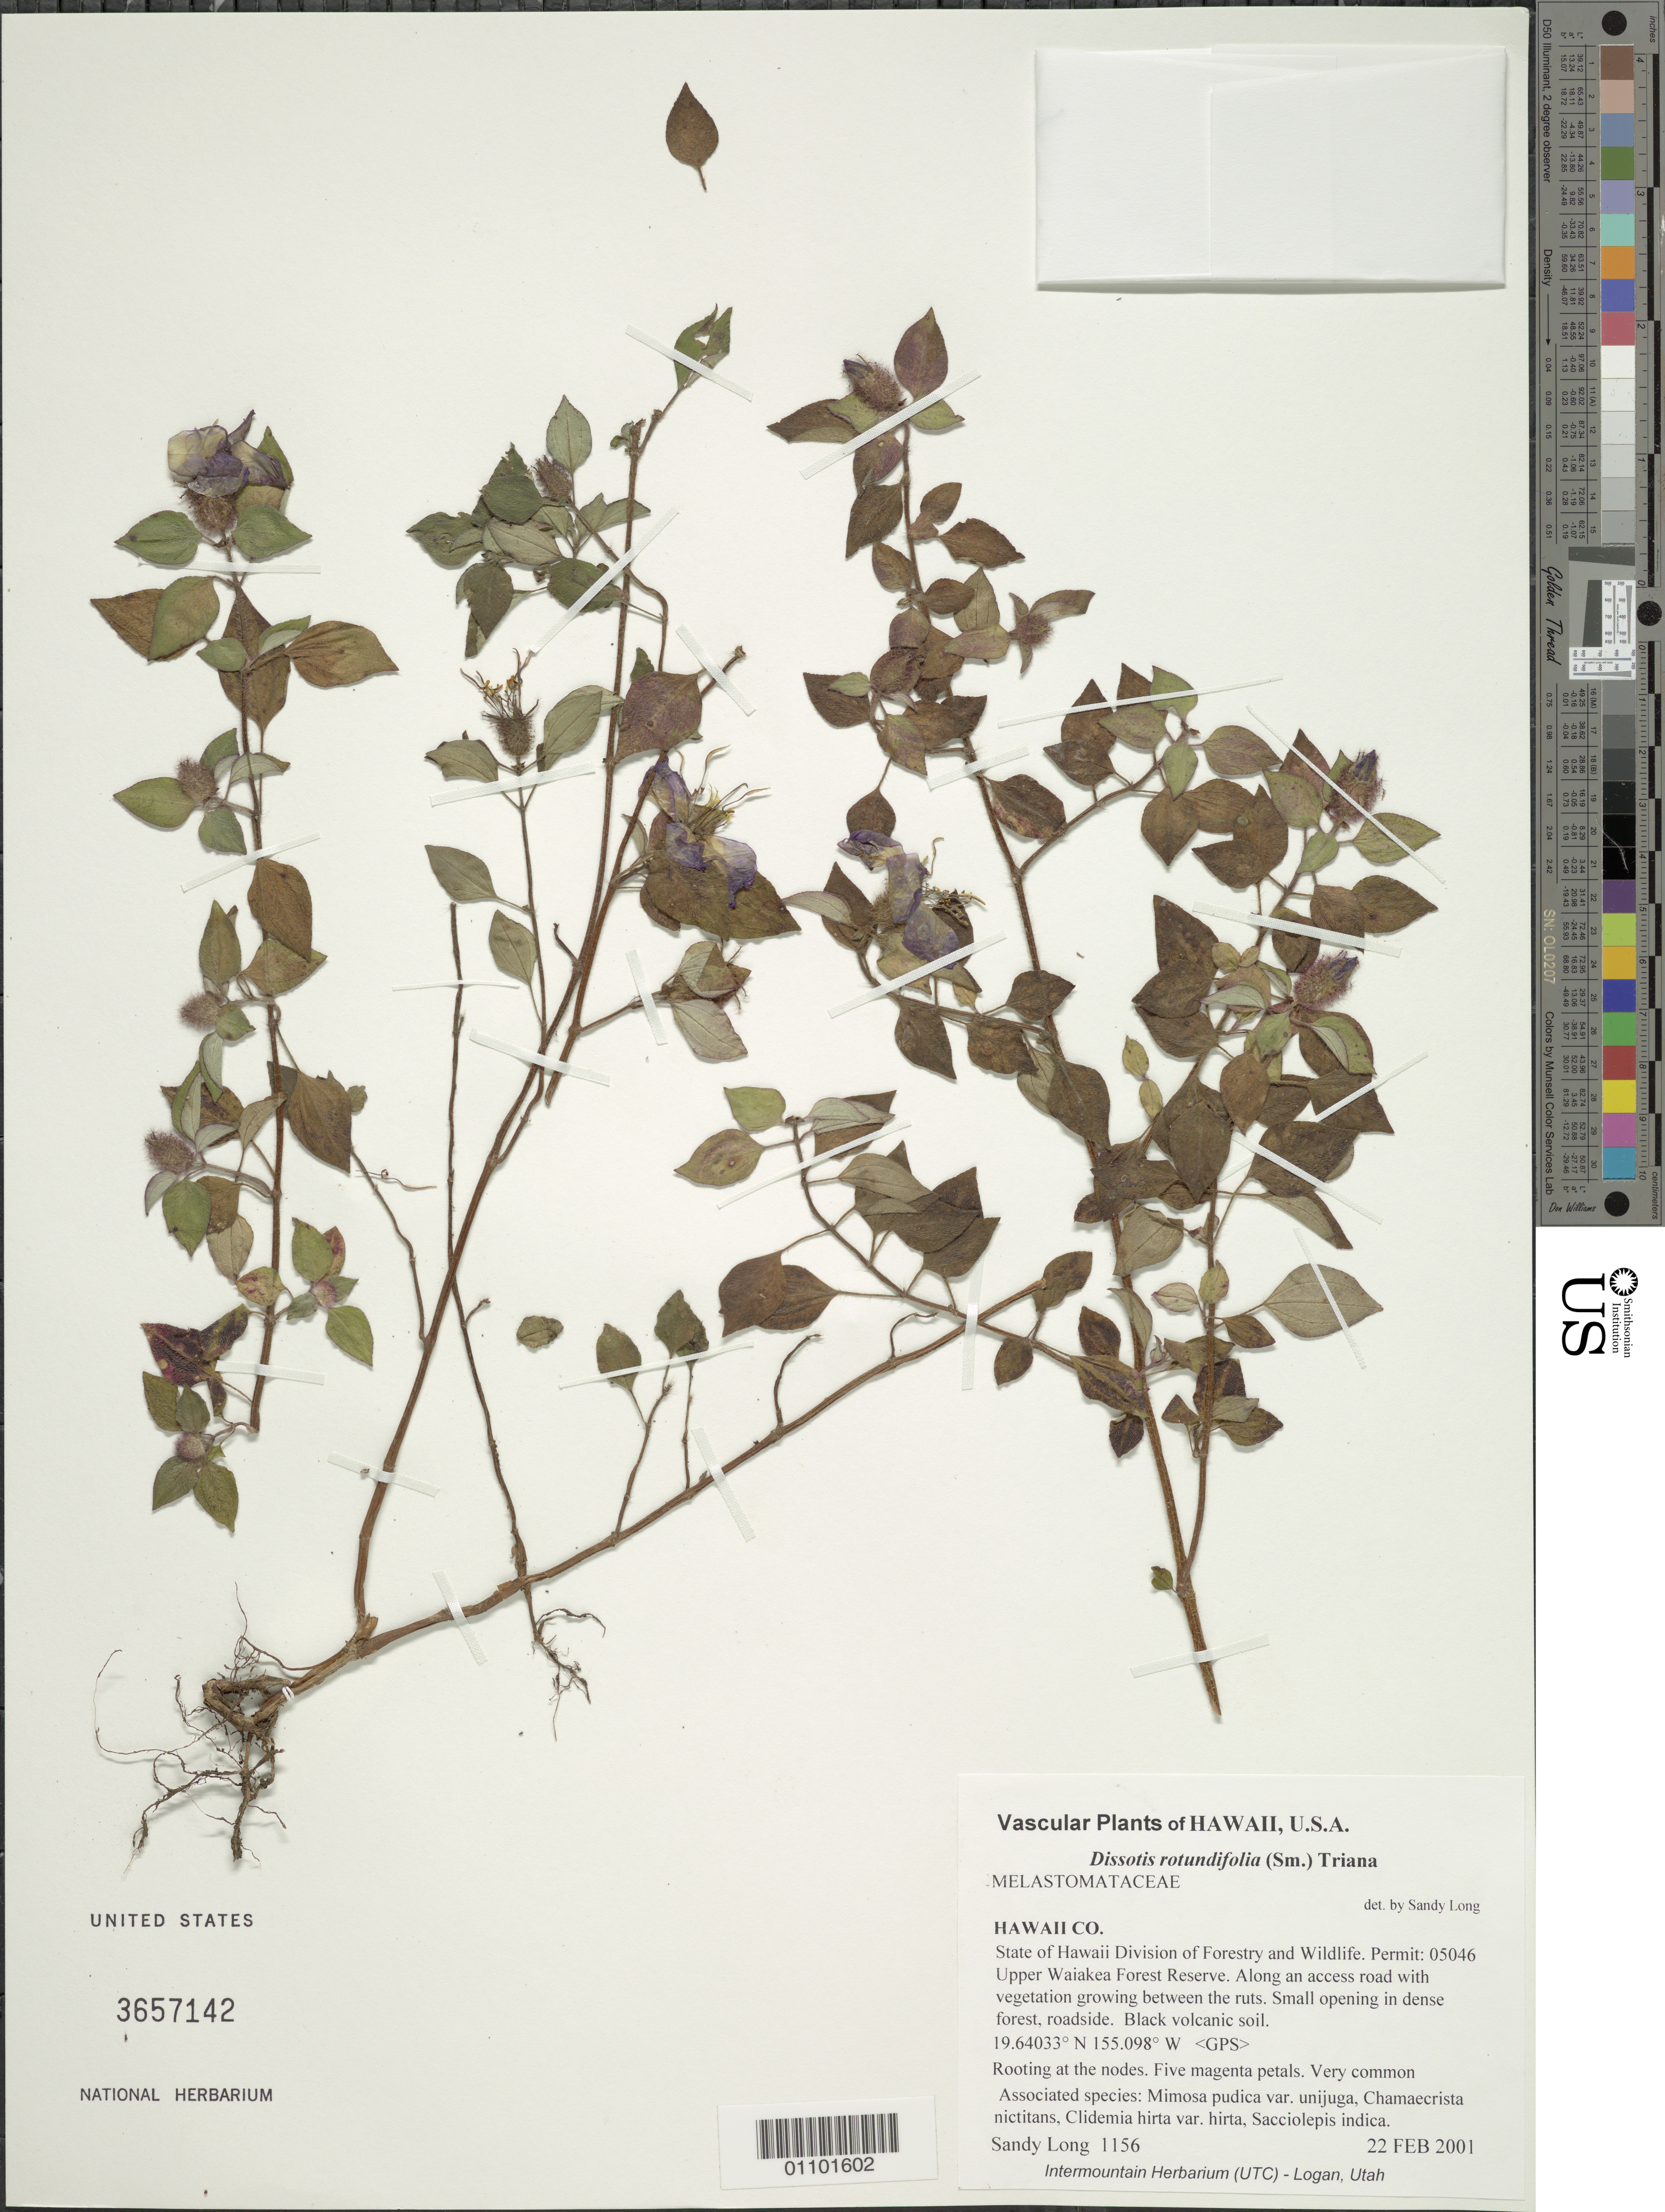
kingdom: Plantae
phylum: Tracheophyta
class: Magnoliopsida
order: Myrtales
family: Melastomataceae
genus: Heterotis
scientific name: Heterotis rotundifolia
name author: (Sm.) Jacq.-Fél.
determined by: Wagner, W. L., (BOT), Smithsonian Institution - National Museum of Natural History (UNITED STATES)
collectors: S. Long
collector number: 1156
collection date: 2001-02-22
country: United States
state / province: Hawaii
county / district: Hawaii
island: Hawaii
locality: Upper Waiakea Forest Reserve, along an access road with vegetation growing between the ruts, small opening in dense forest, roadside.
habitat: Small opening in dense forest.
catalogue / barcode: US 3657142